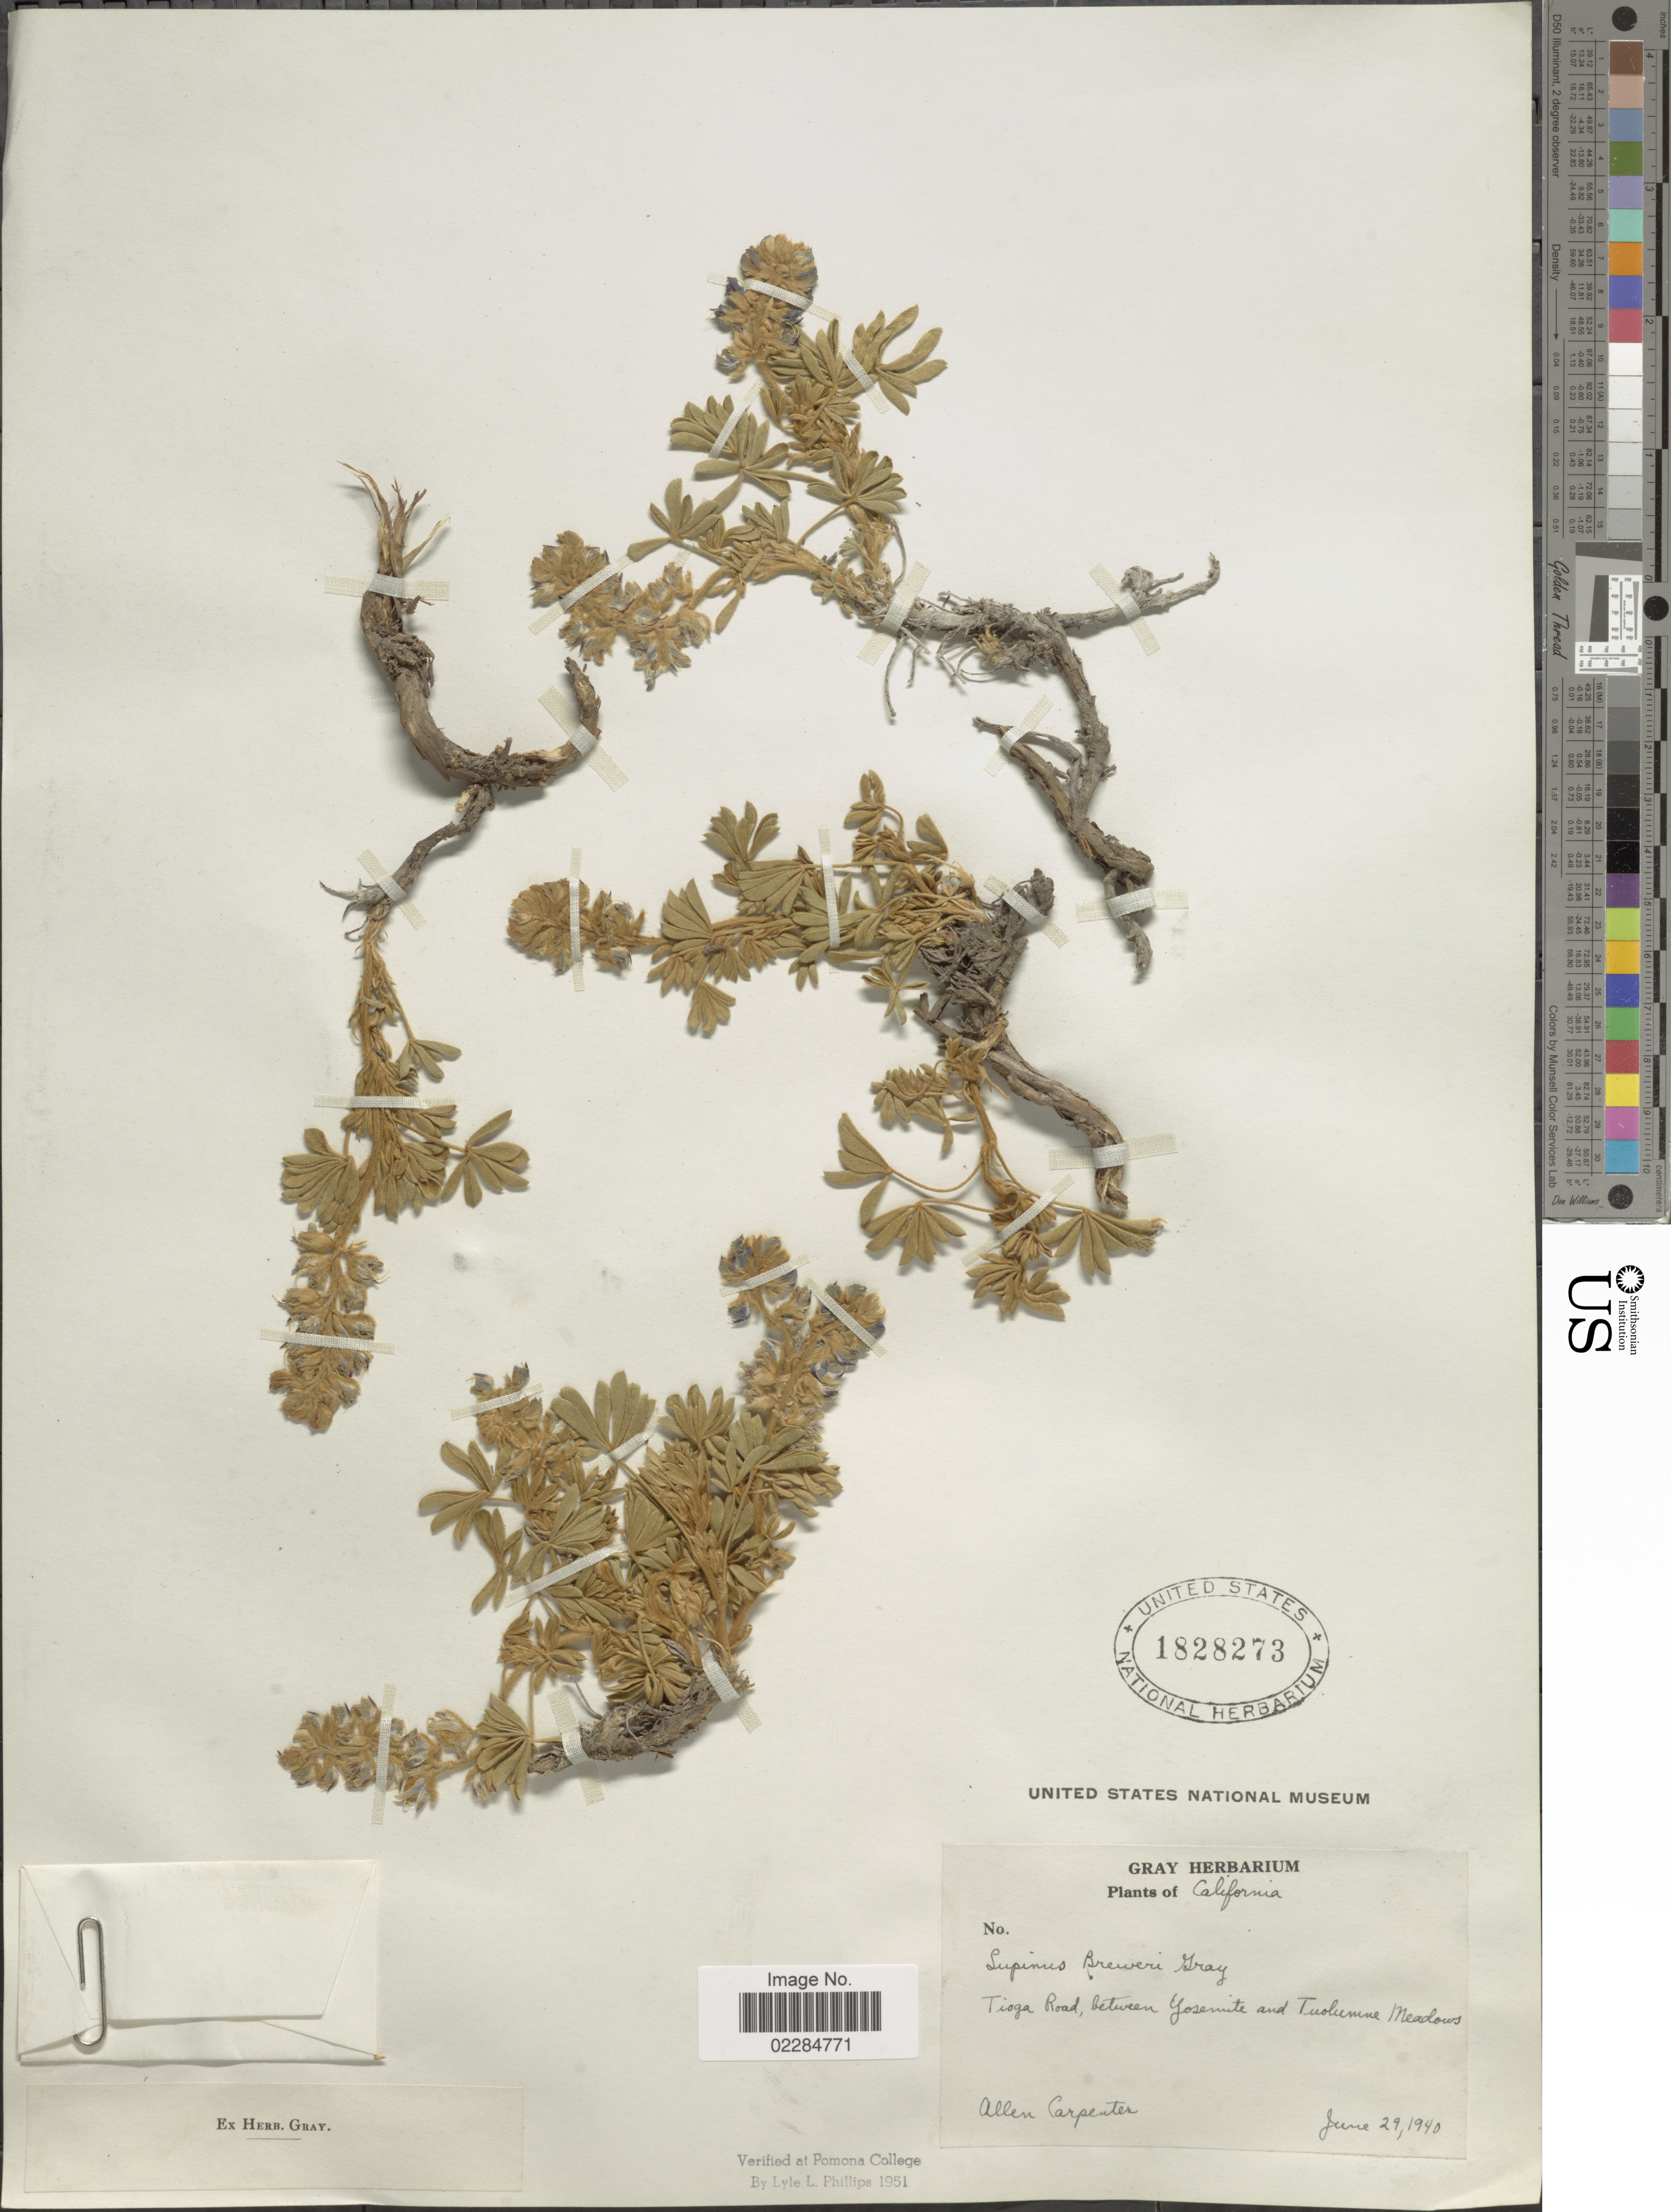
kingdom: Plantae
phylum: Tracheophyta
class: Magnoliopsida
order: Fabales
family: Fabaceae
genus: Lupinus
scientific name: Lupinus breweri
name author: A. Gray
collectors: A. Carpenter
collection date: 1940-06-29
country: United States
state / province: California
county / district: Tuolumne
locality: Tioga Road, between Yosemite and Tuolumne Meadows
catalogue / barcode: US 1828273